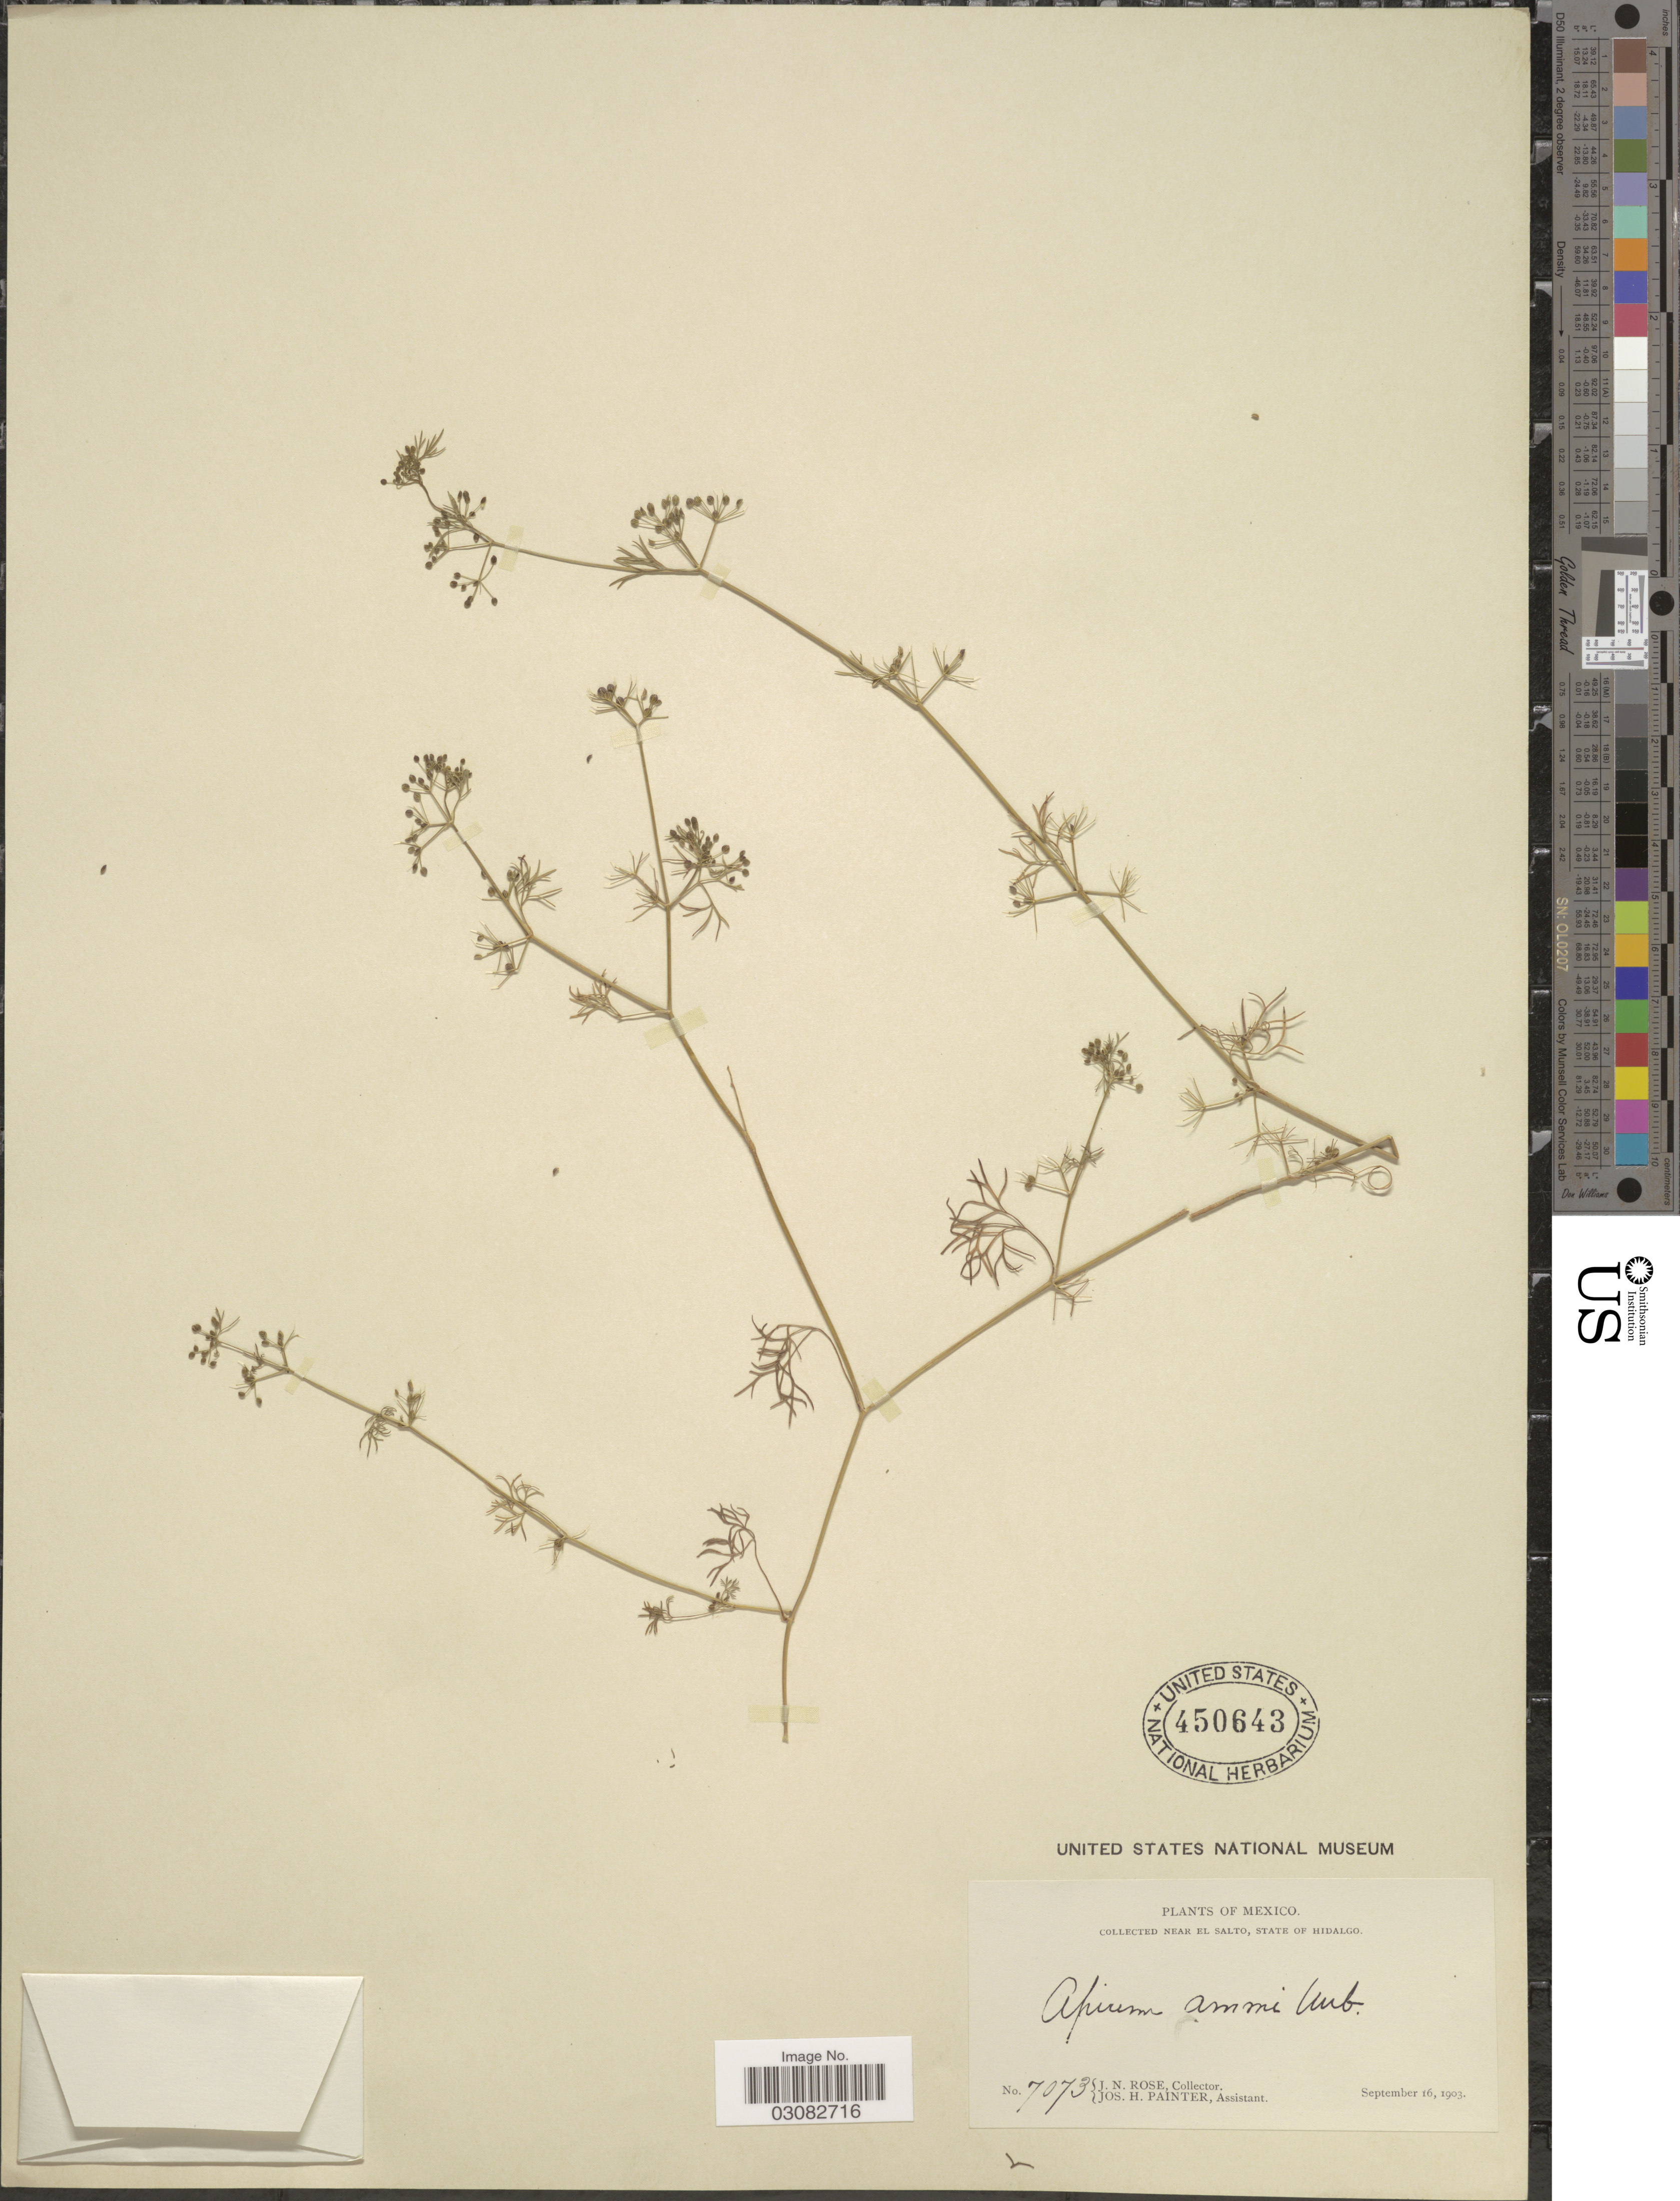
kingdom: Plantae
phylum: Tracheophyta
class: Magnoliopsida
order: Apiales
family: Apiaceae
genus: Apium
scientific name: Apium ammi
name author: (Jacq.) Urb.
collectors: J. N. Rose & J. H. Painter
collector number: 7073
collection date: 1903-09-16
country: Mexico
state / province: Hidalgo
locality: Near El Salto.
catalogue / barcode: US 450643